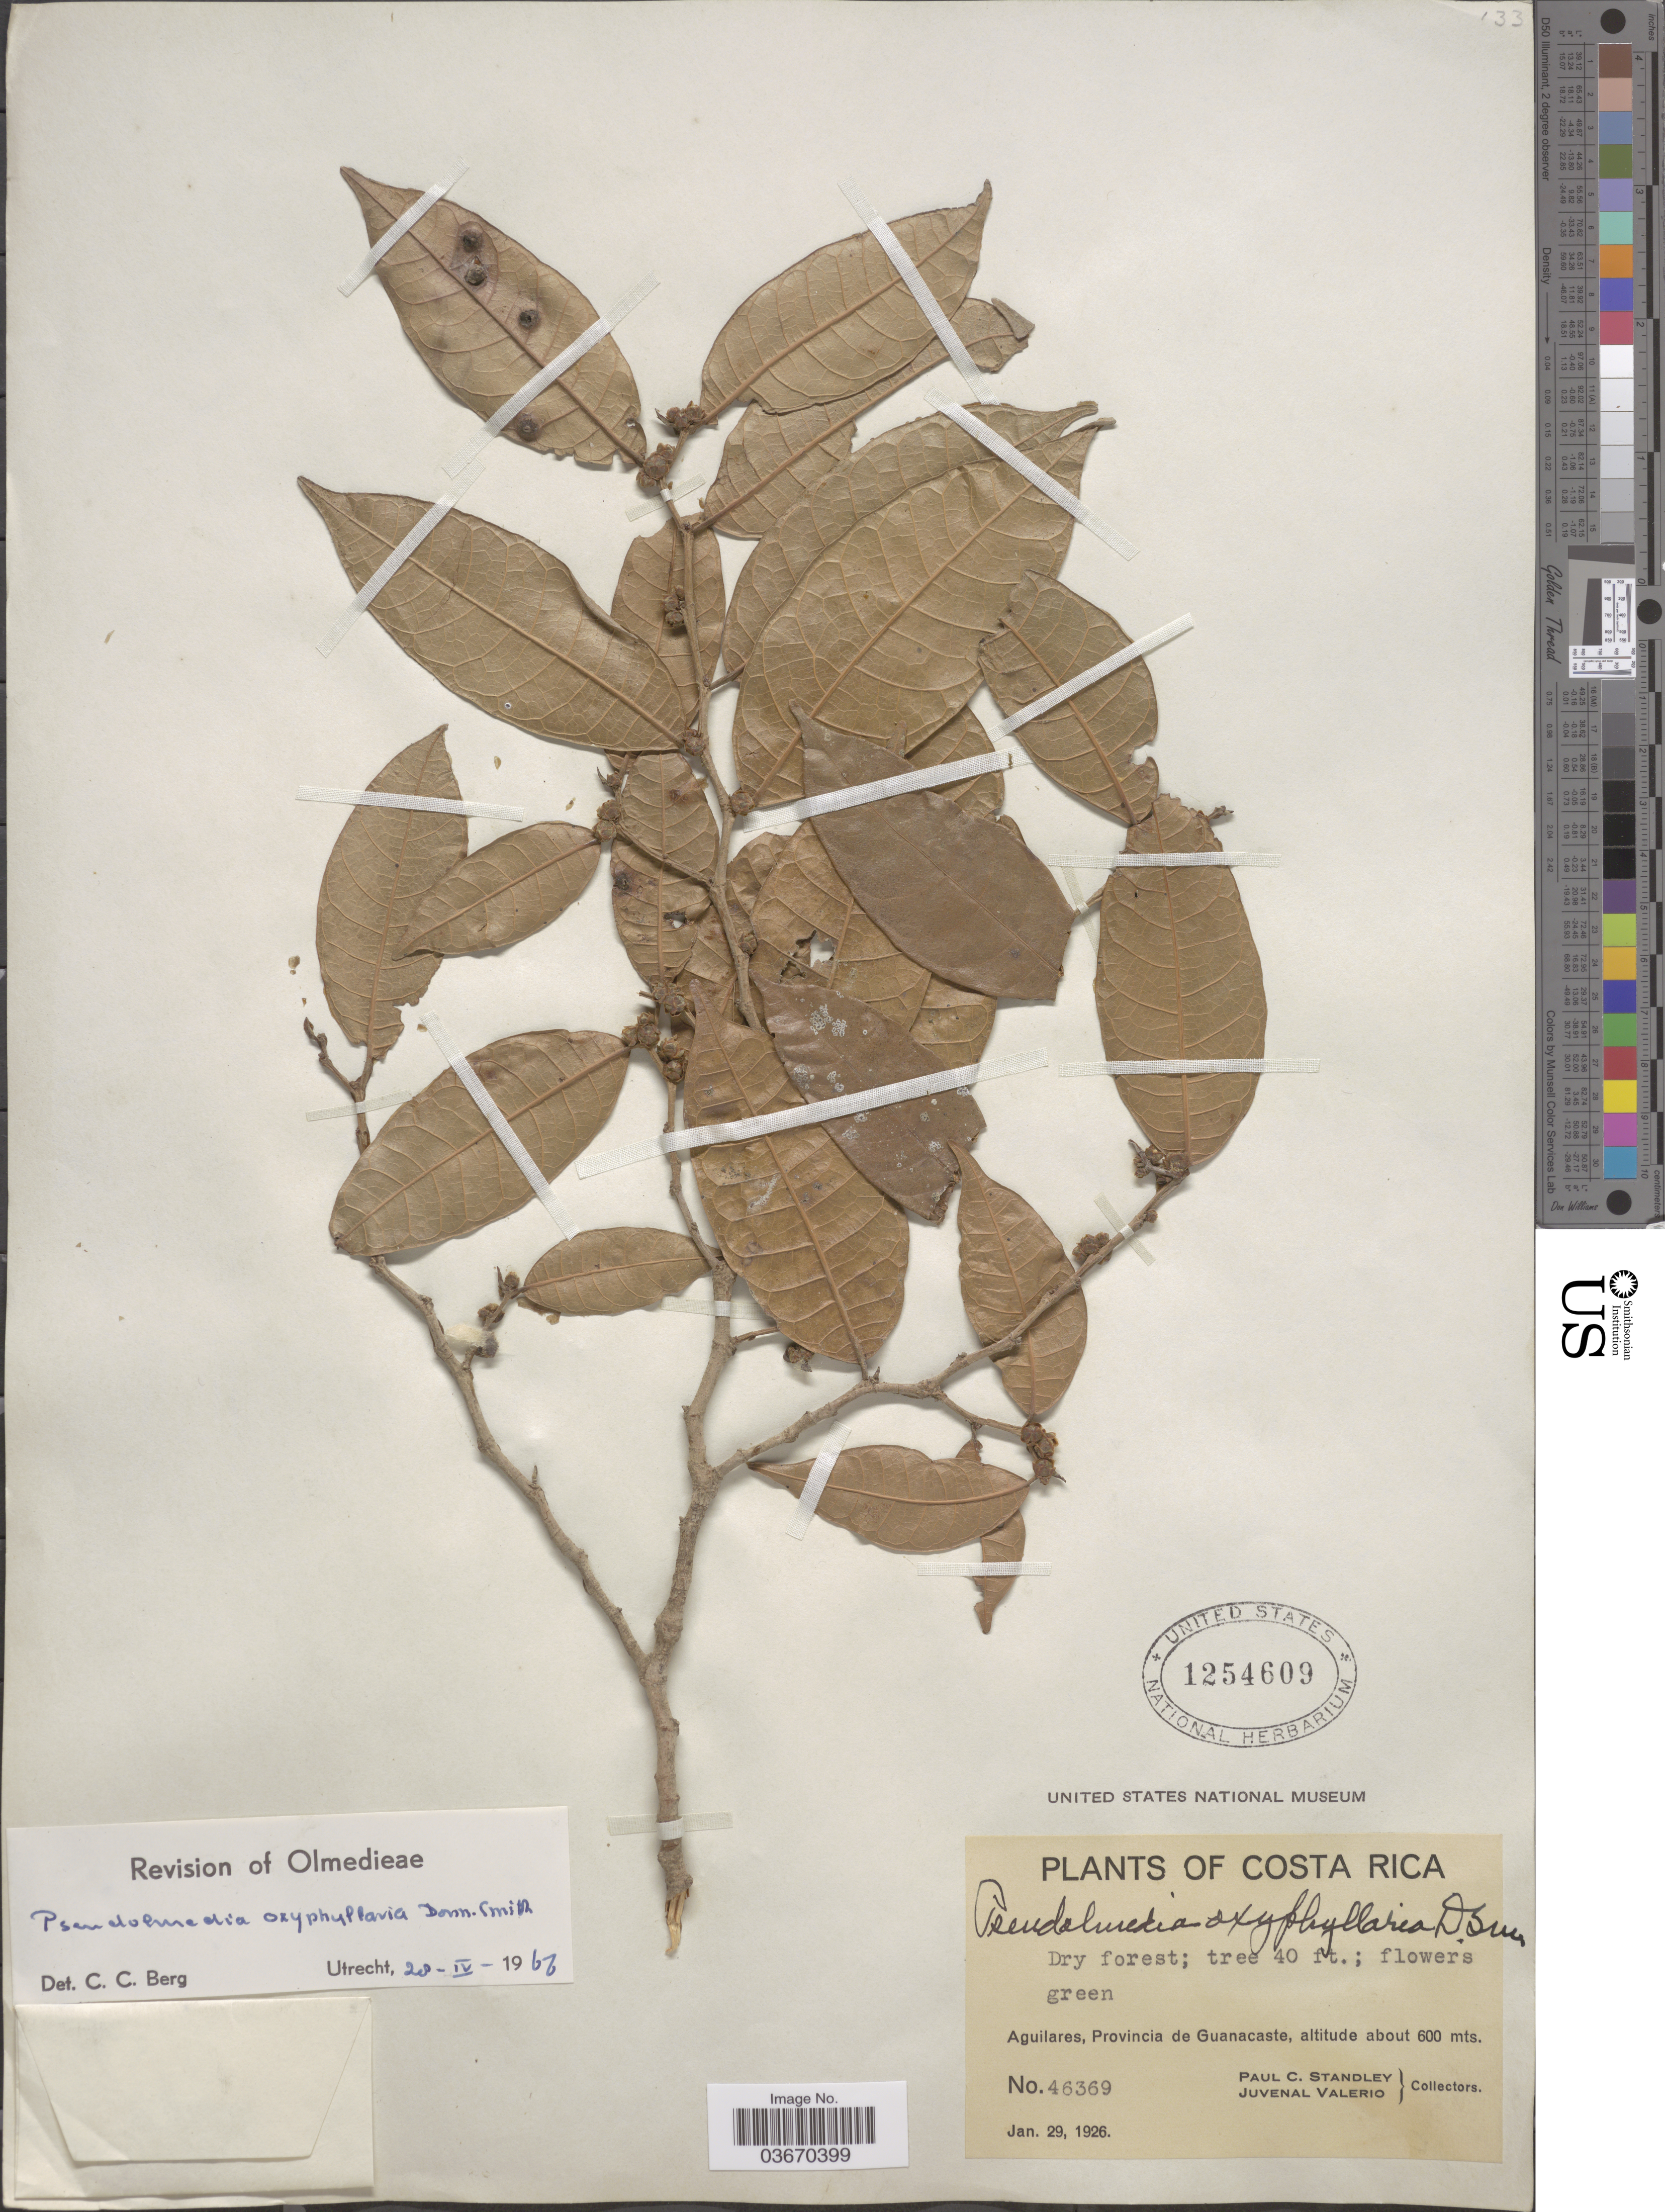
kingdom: Plantae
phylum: Tracheophyta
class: Magnoliopsida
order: Rosales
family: Moraceae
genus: Pseudolmedia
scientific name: Pseudolmedia oxyphyllaria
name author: Donn. Sm.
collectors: P. C. Standley & J. Valerio R.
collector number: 46369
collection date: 1926-01-29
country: Costa Rica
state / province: Guanacaste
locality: Aguilares.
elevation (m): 600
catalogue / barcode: US 1254609